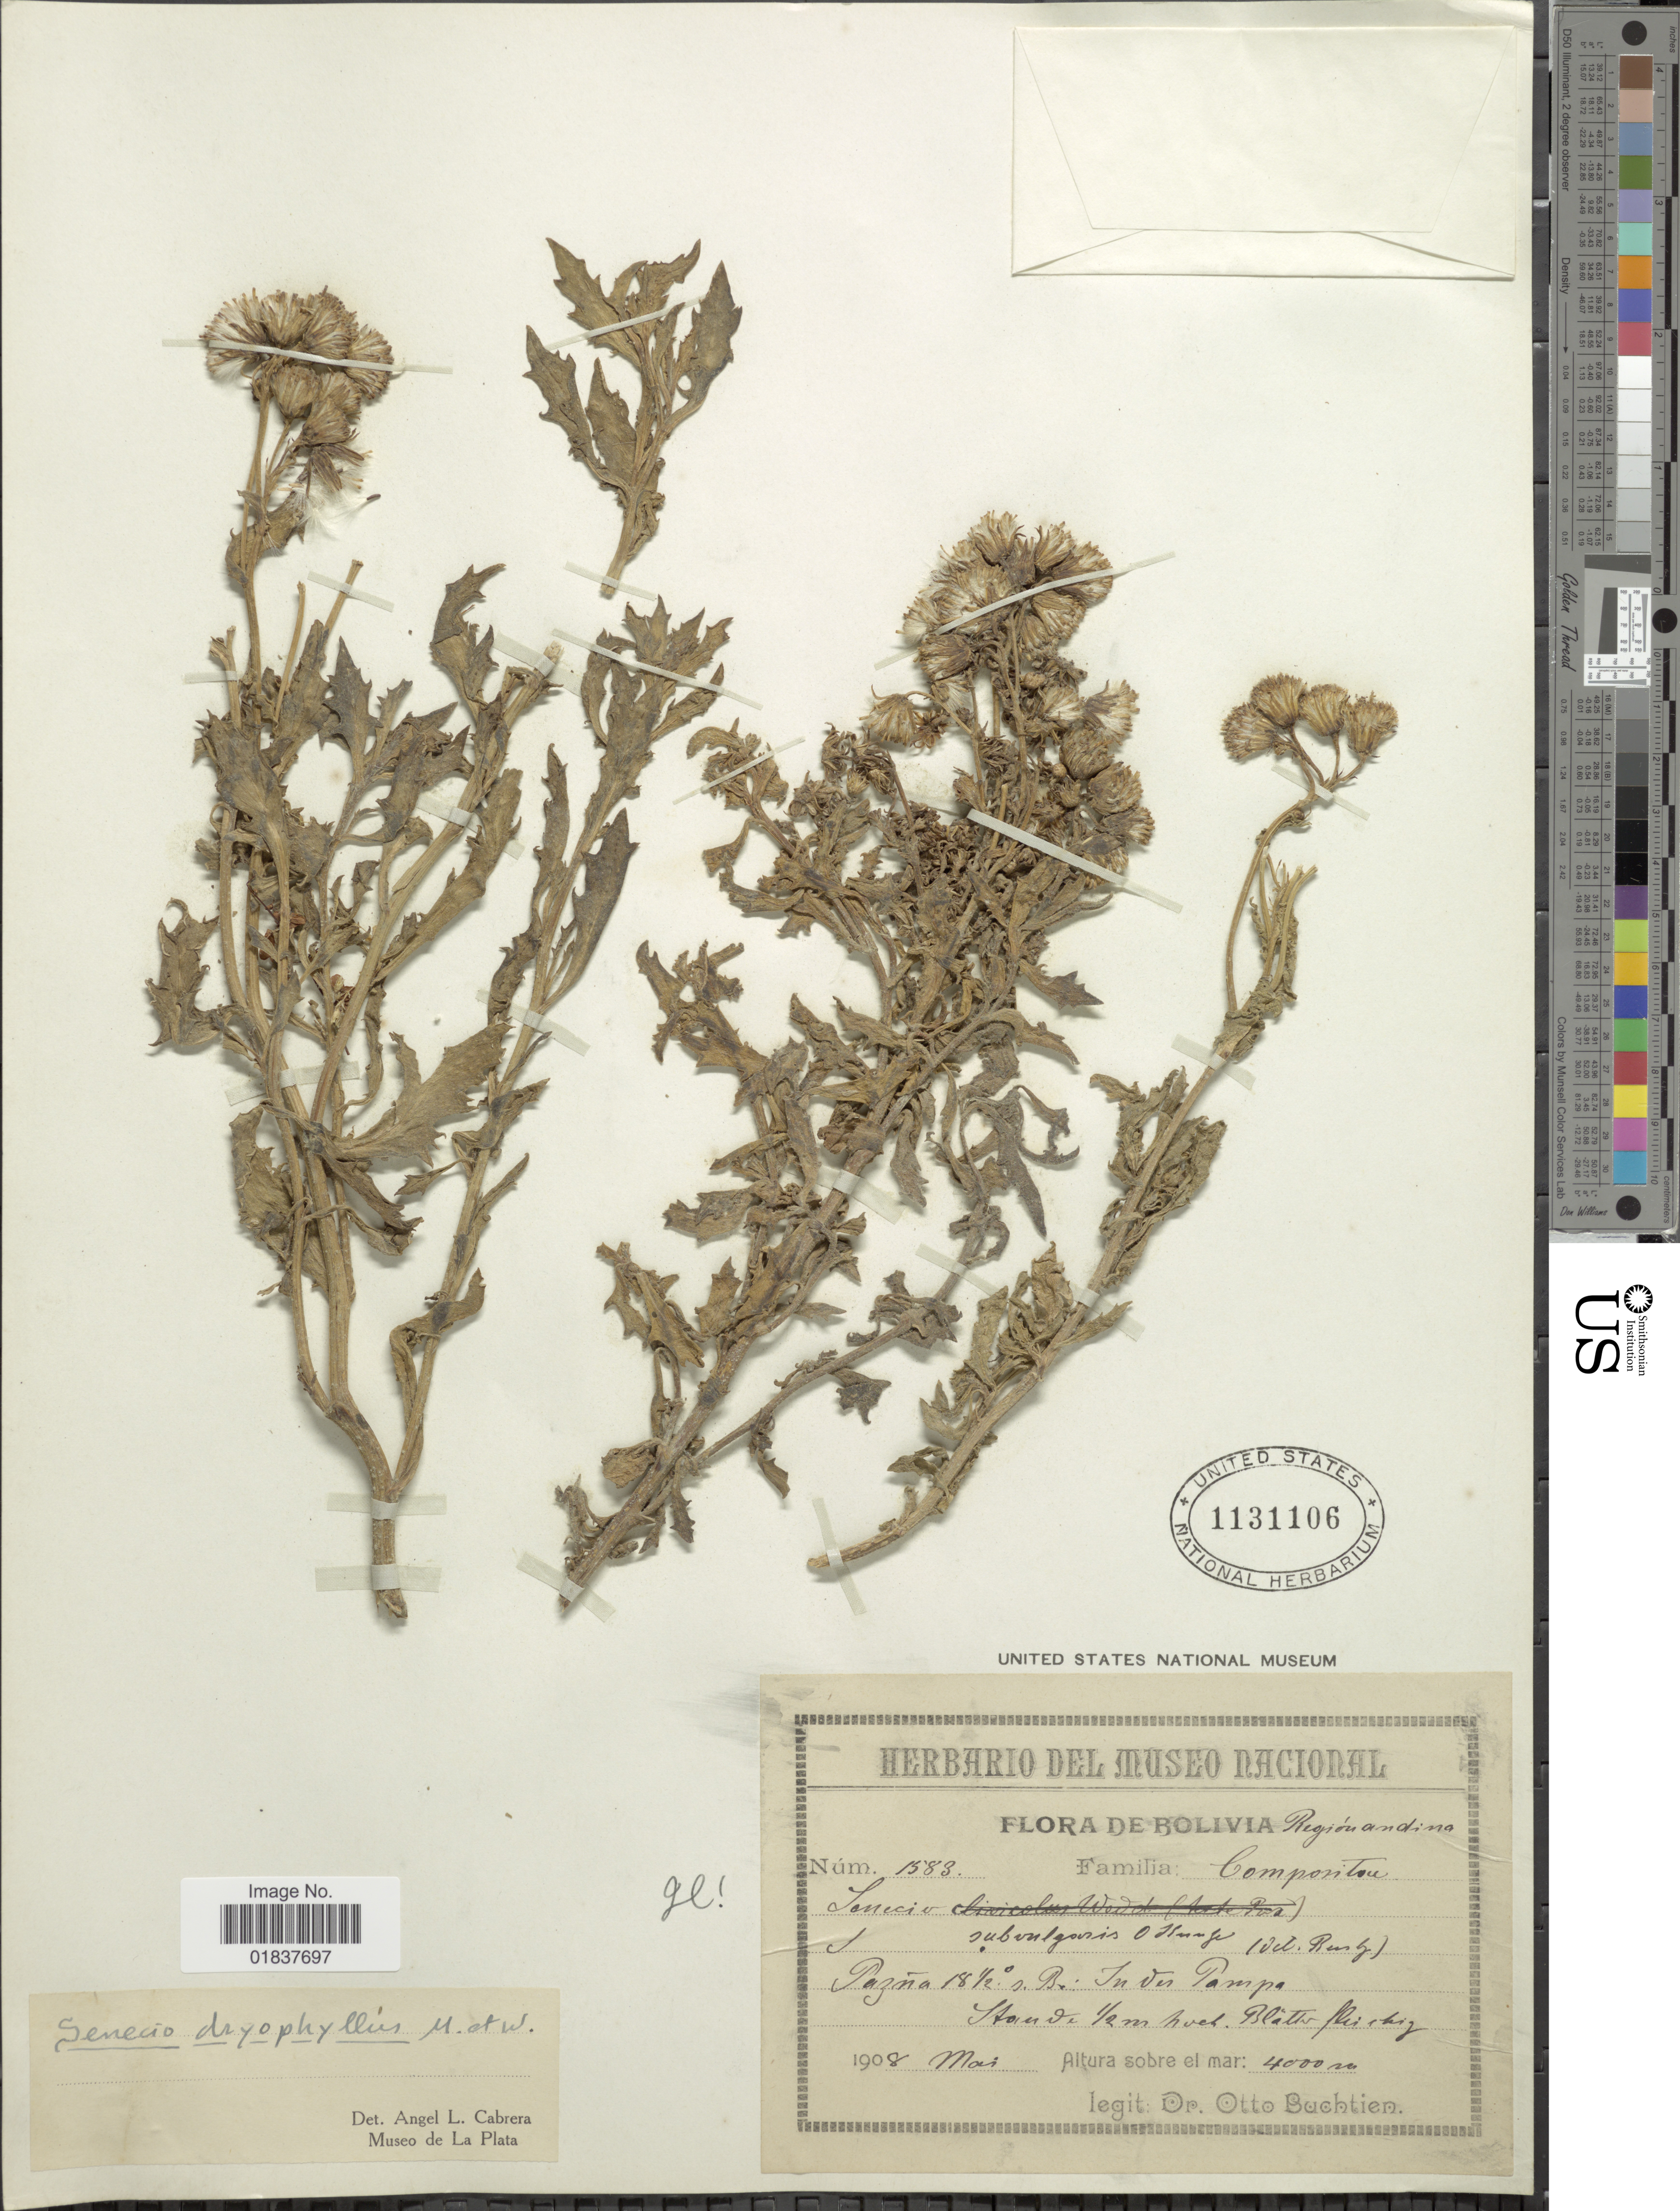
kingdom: Plantae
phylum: Tracheophyta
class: Magnoliopsida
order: Asterales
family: Asteraceae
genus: Senecio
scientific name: Senecio dryophyllus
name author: Meyen & Walp.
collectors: O. Buchtien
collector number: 1583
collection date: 1908-05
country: Bolivia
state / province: Oruro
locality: Pazña, in Pampa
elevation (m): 4000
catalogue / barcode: US 1131106